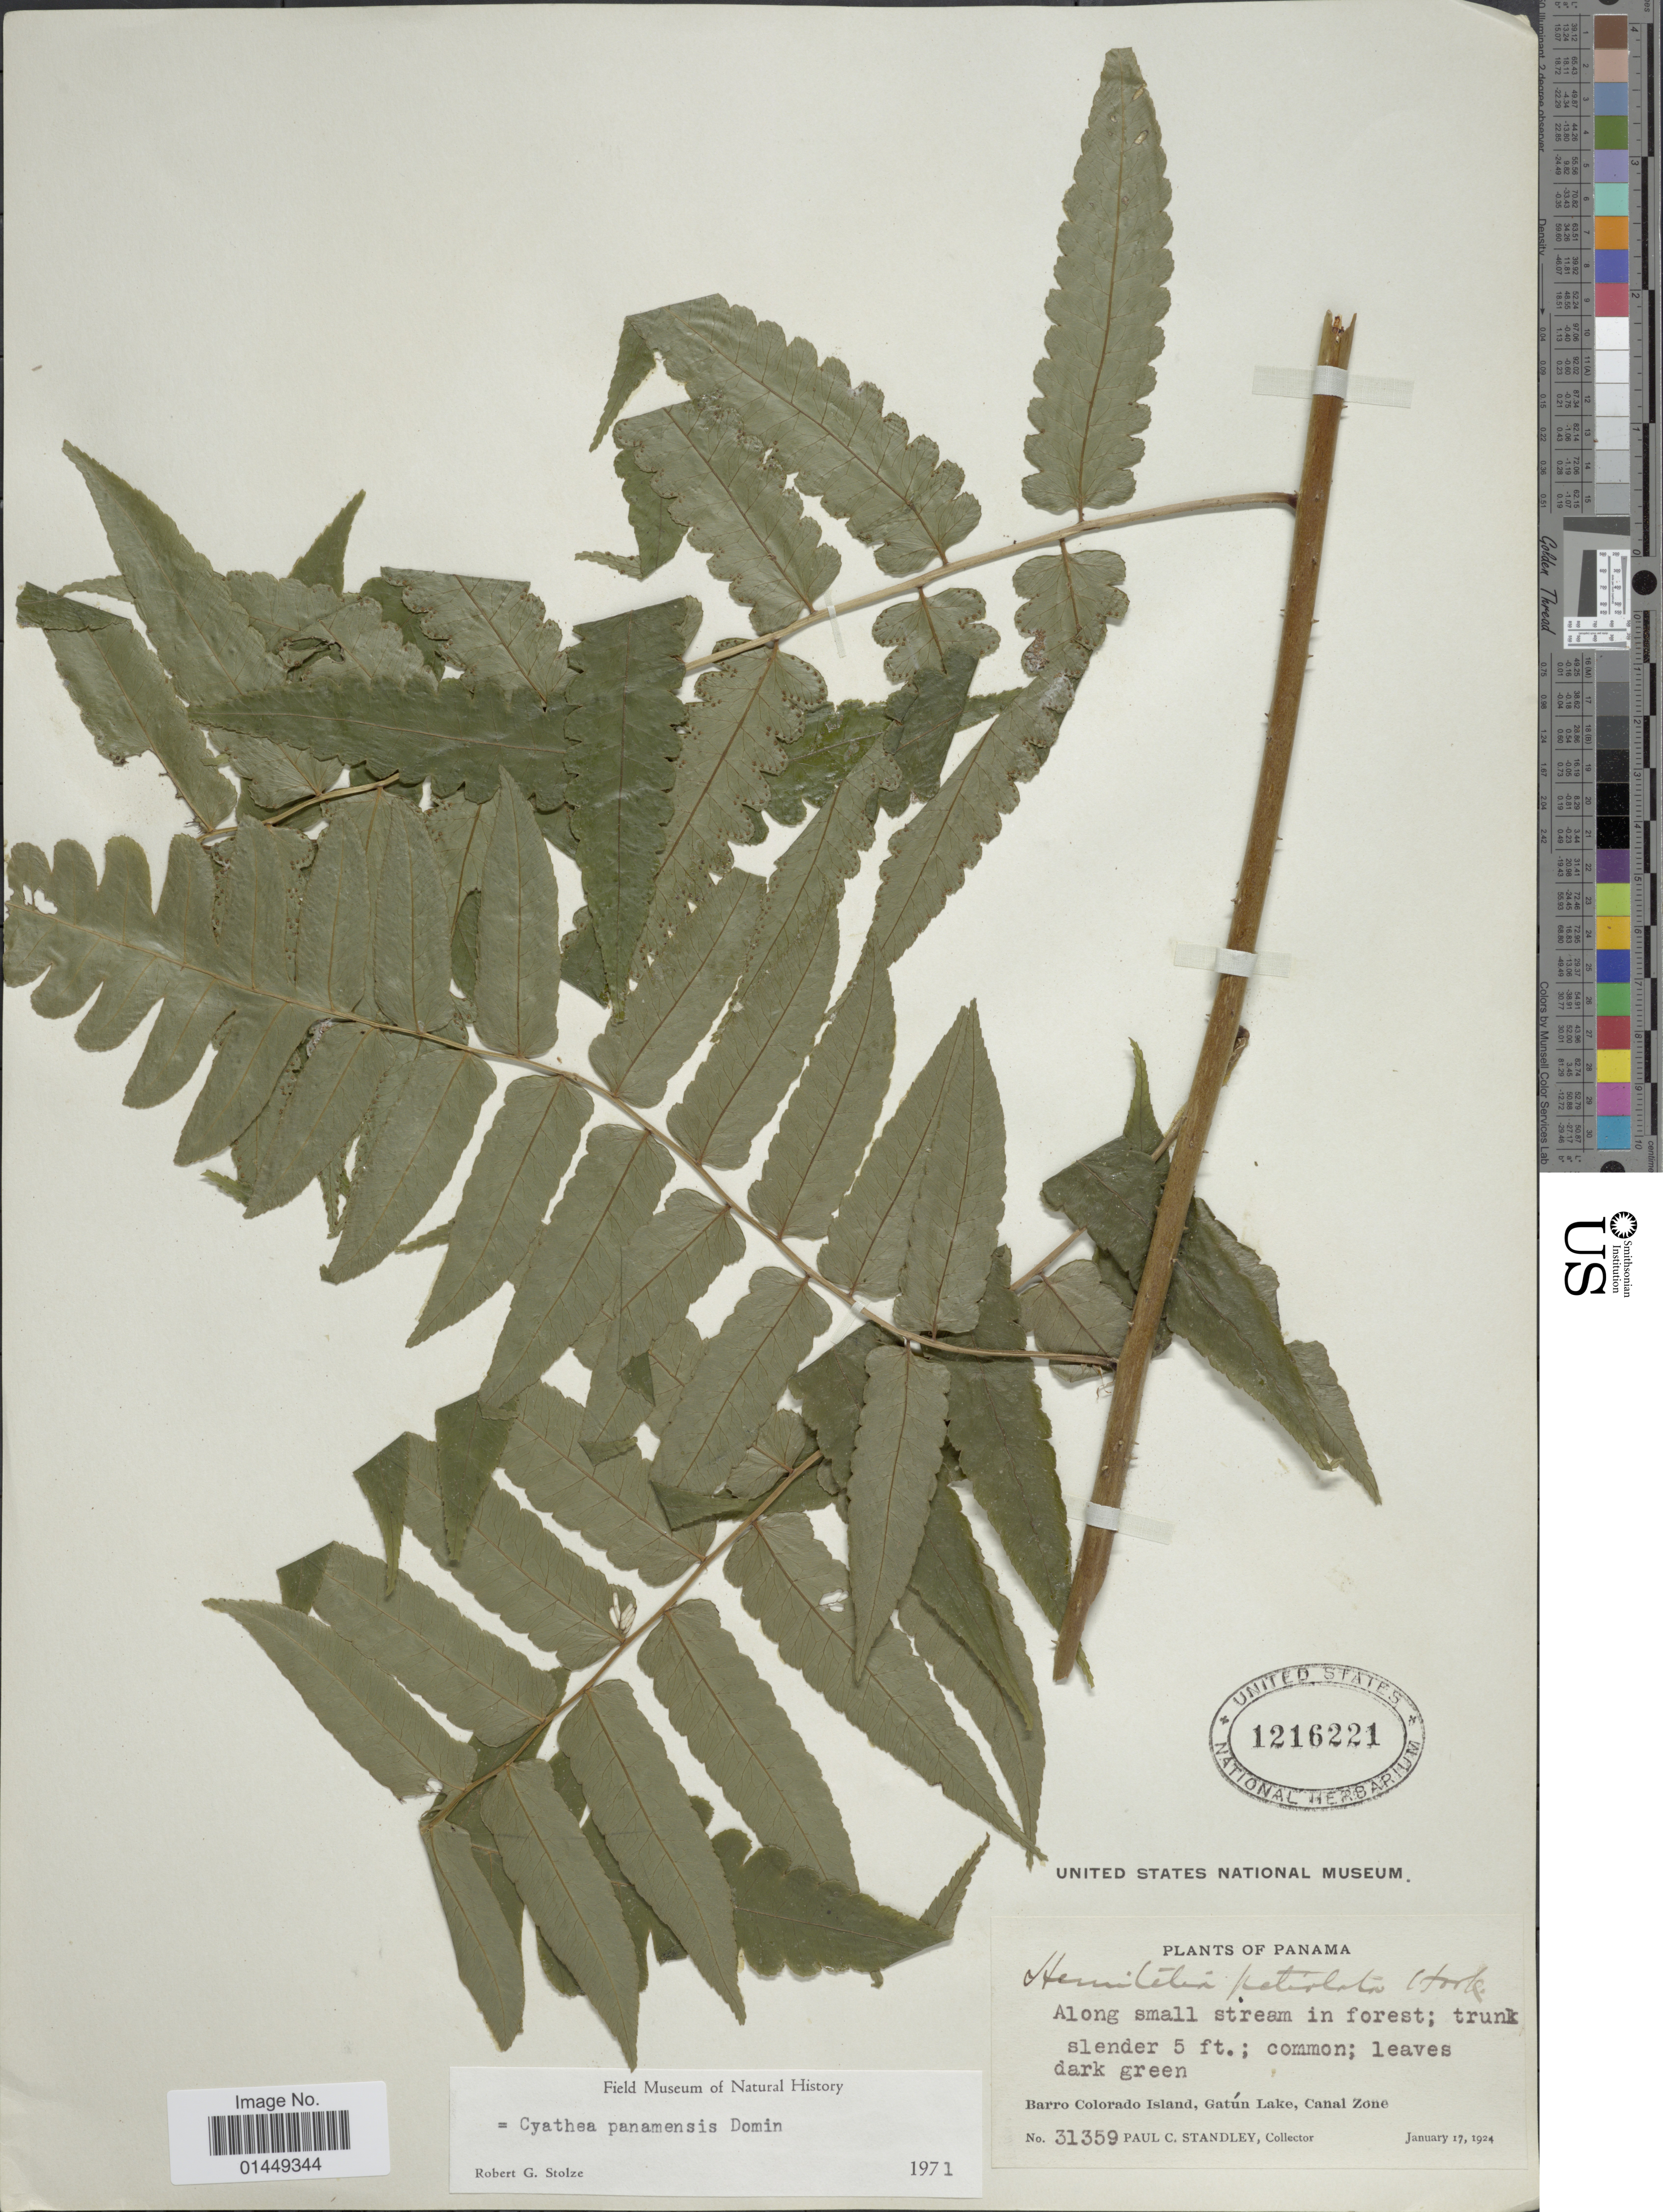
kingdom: Plantae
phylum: Tracheophyta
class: Polypodiopsida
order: Cyatheales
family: Cyatheaceae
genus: Cyathea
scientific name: Cyathea petiolata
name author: (Hook.) R.M. Tryon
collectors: P. C. Standley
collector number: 31359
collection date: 1924-01-17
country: Panama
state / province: Panamá Oeste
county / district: Canal Zone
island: Barro Colorado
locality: Barro Colorado Island, Gatún Lake, Canal Zone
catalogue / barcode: US 1216221